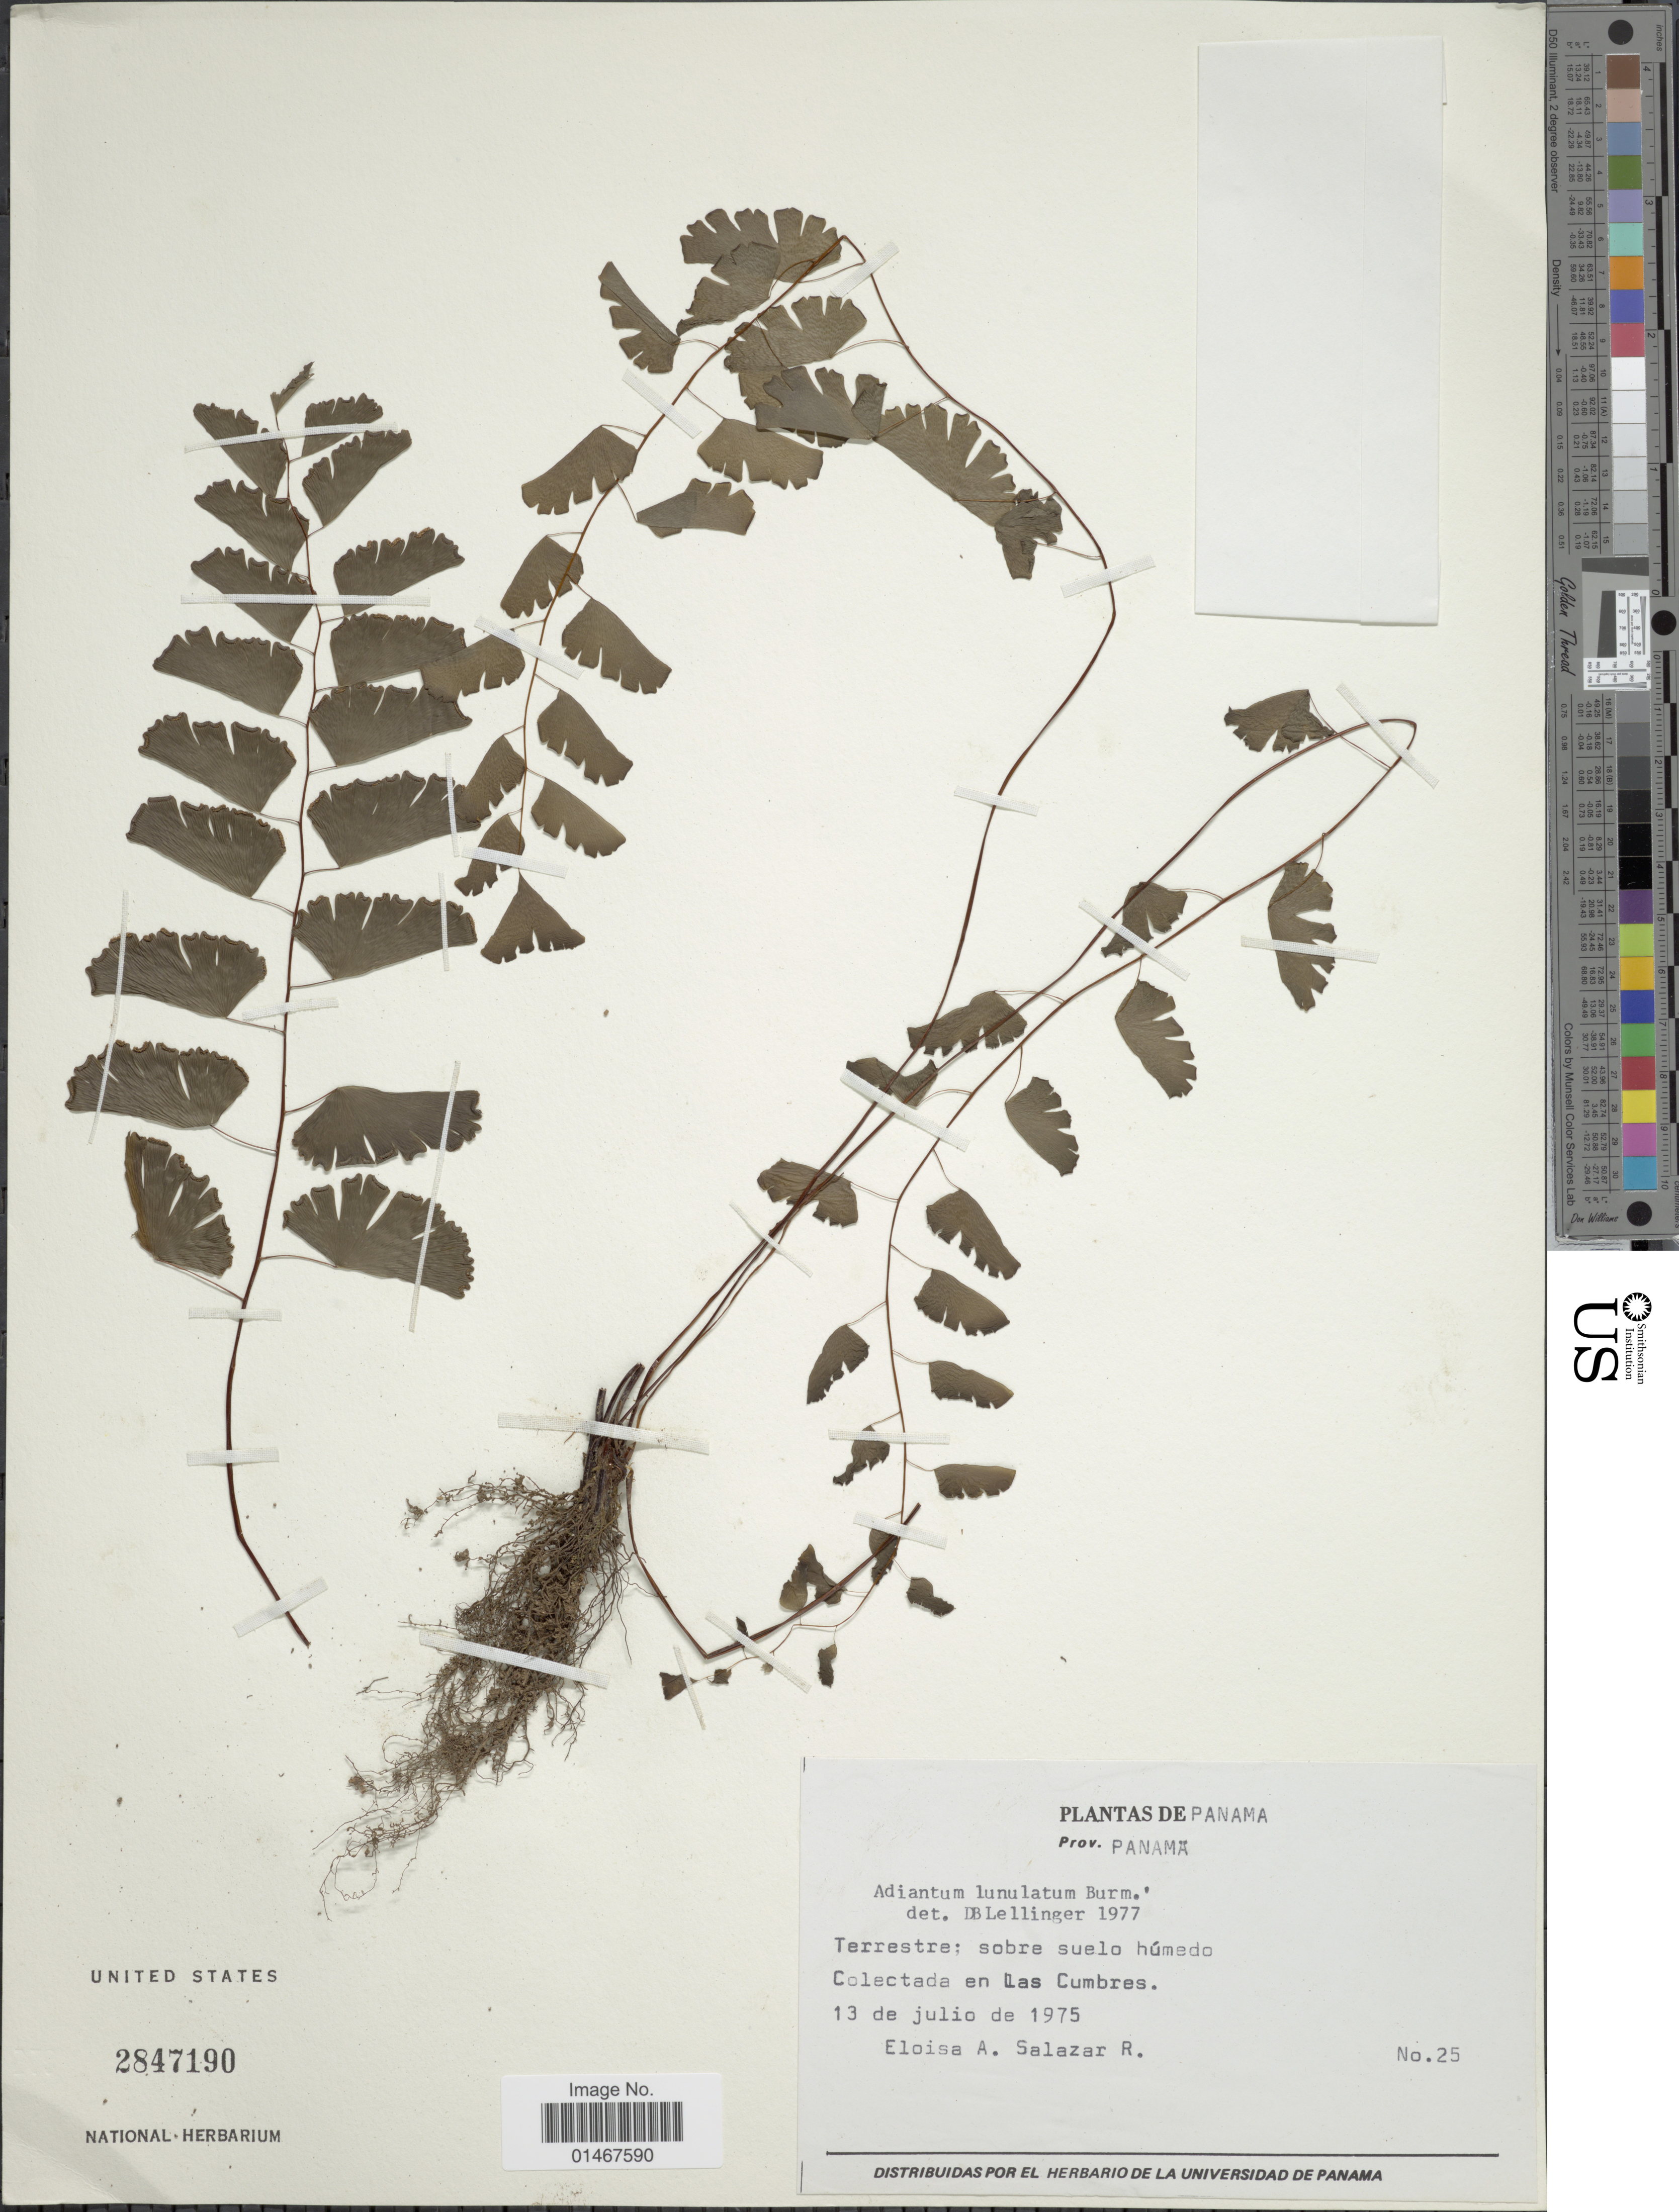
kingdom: Plantae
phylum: Tracheophyta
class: Polypodiopsida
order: Polypodiales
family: Pteridaceae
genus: Adiantum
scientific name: Adiantum philippense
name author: L.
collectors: E. Salazar R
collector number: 25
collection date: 1975-07-13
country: Panama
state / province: Panamá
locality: Prov. Panama. Colectada en Las Cumbres.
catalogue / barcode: US 2847190